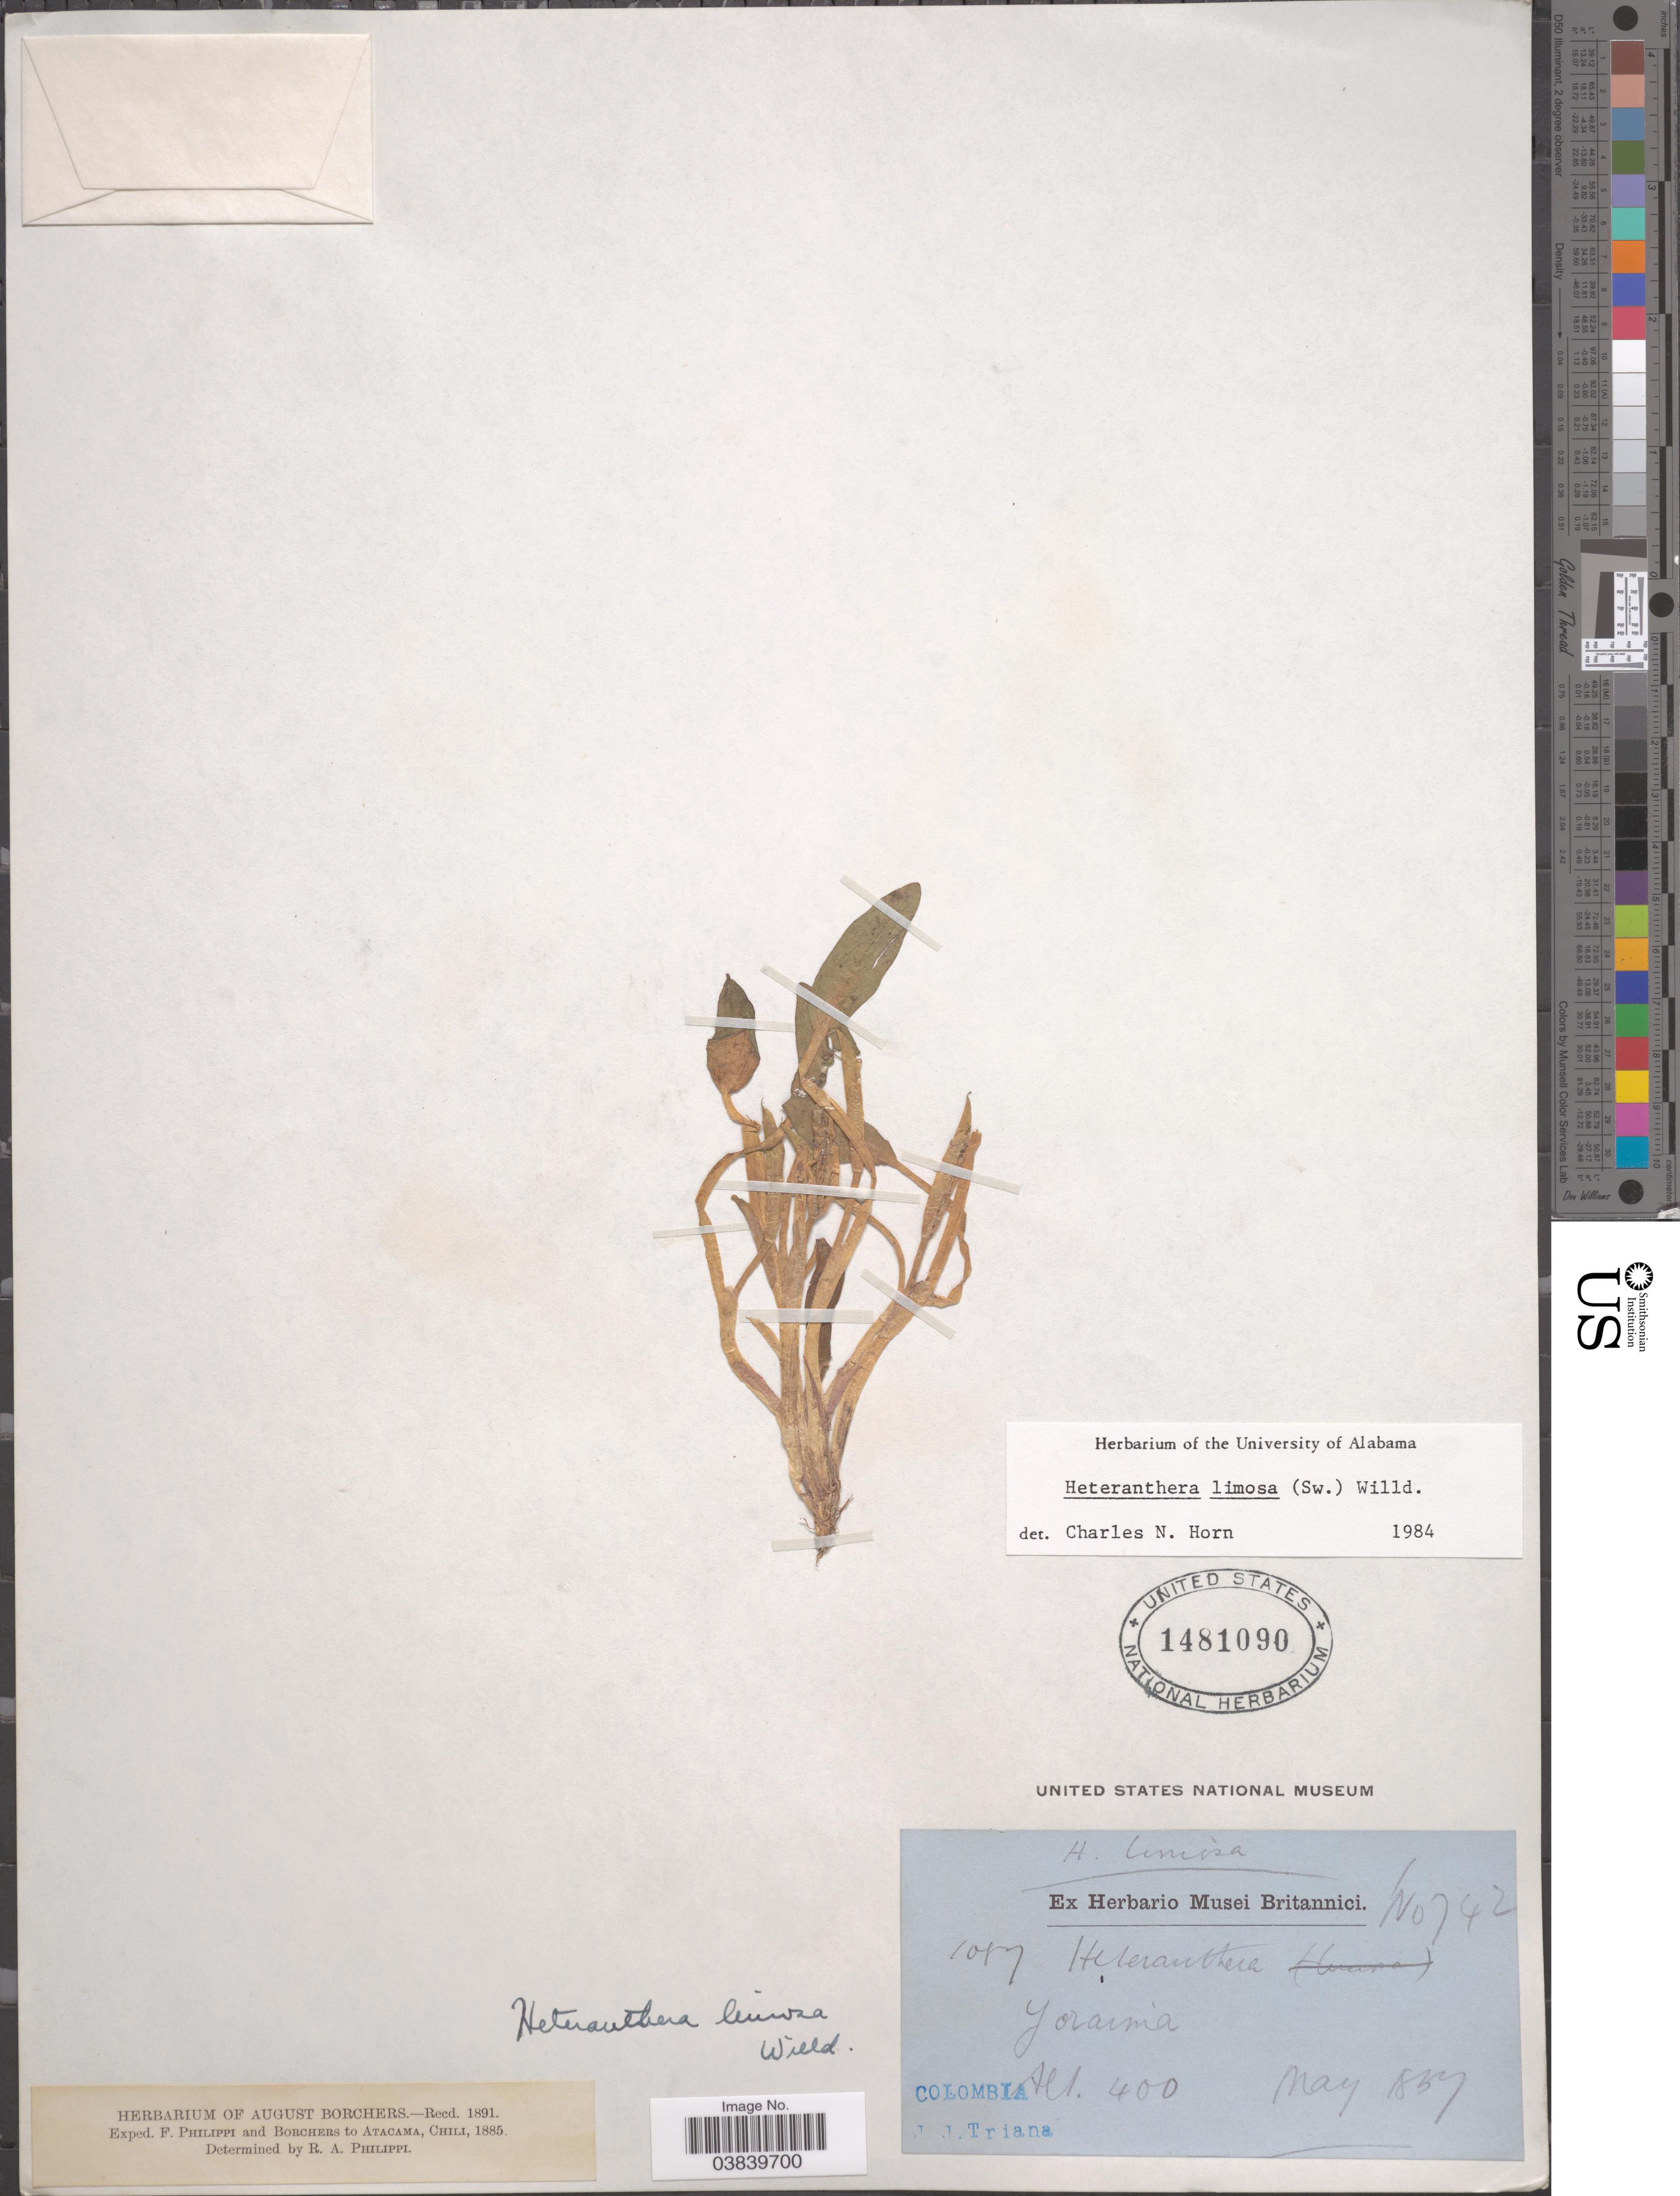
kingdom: Plantae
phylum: Tracheophyta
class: Liliopsida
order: Commelinales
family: Pontederiaceae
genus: Heteranthera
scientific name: Heteranthera limosa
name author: (Sw.) Willd.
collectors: J. J. Triana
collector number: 742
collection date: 1857-05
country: Colombia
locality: Tocaima.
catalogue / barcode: US 1481090